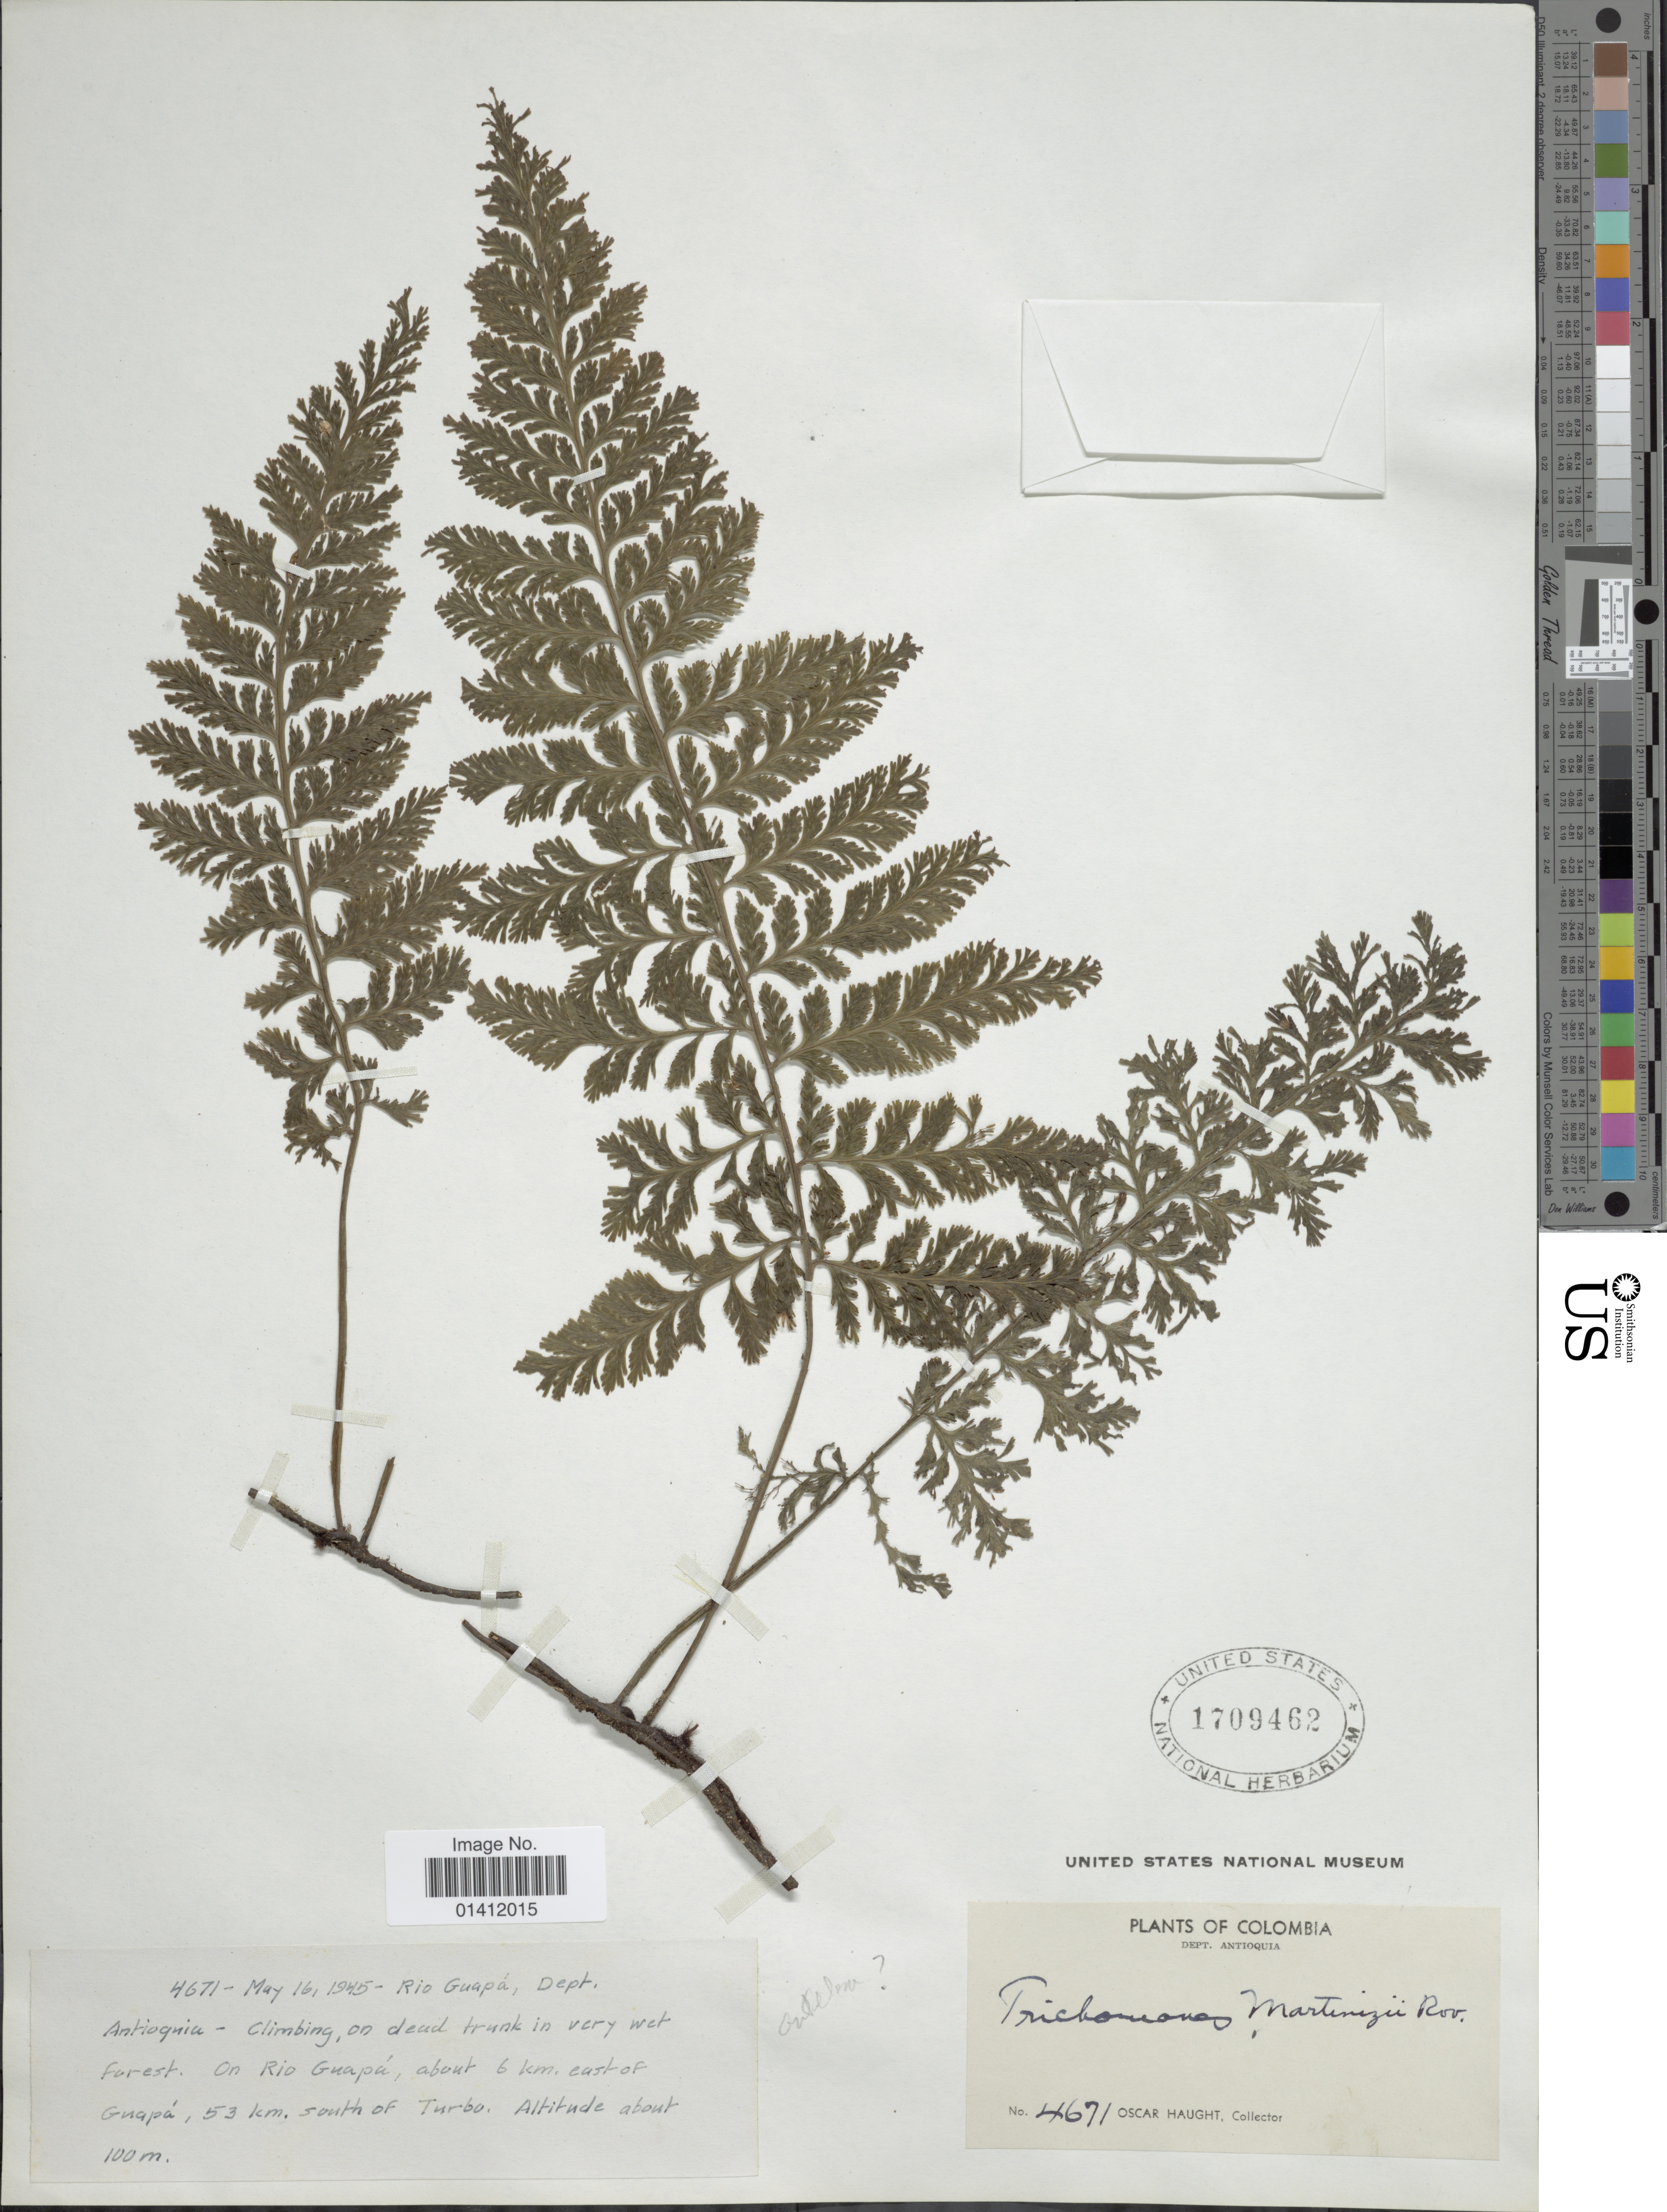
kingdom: Plantae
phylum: Tracheophyta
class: Polypodiopsida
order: Hymenophyllales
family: Hymenophyllaceae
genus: Vandenboschia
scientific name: Vandenboschia radicans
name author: (Sw.) Copel.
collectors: O. L. Haught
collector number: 4671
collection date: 1945-05-16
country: Colombia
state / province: Antioquia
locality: Rio Guapa, Dept. Antioquia. On Rio Guapa, about 6 km. east of Guapa, 53 km. south of Turbo.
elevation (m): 100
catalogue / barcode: US 1709462